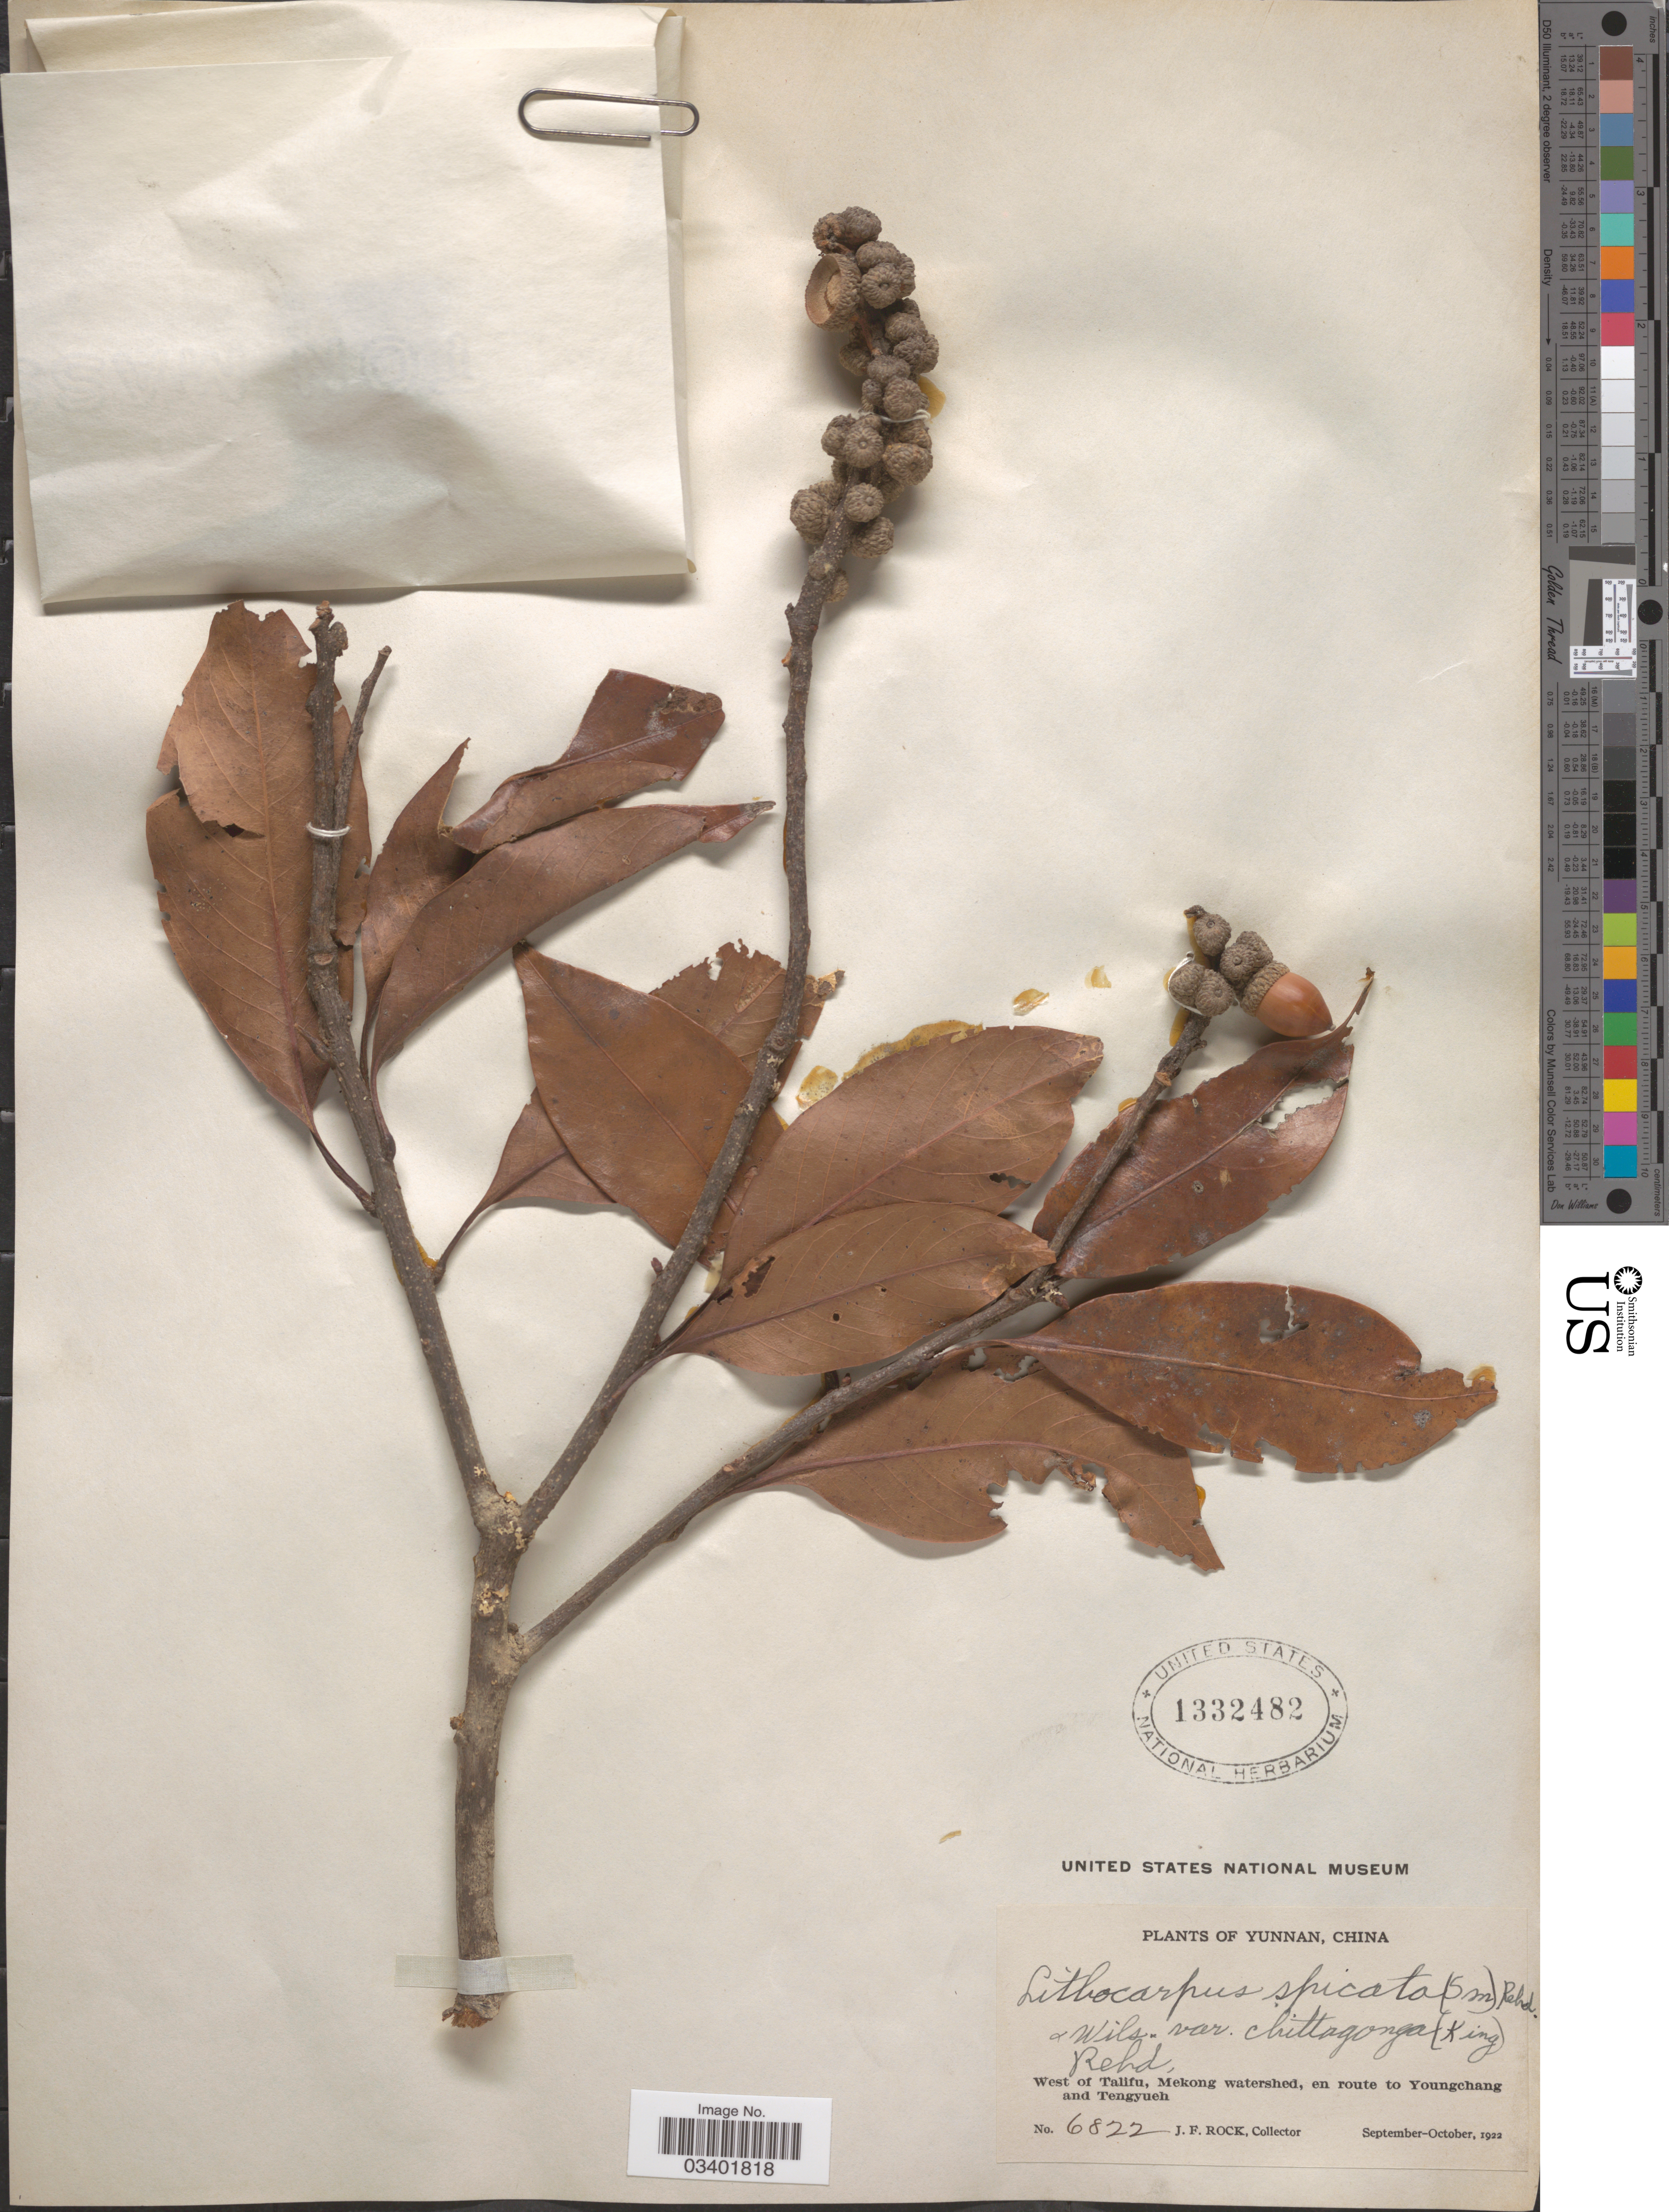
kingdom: Plantae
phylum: Tracheophyta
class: Magnoliopsida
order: Fagales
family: Fagaceae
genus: Lithocarpus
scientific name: Lithocarpus elegans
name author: (Blume) Hatus. ex Soepadmo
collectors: J. Rock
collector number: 6822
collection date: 1922-09/1922-10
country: China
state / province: Yunnan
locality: West of Talifu, Mekong watershed, en route to Youngchang and Tengyueh.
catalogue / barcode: US 1332482